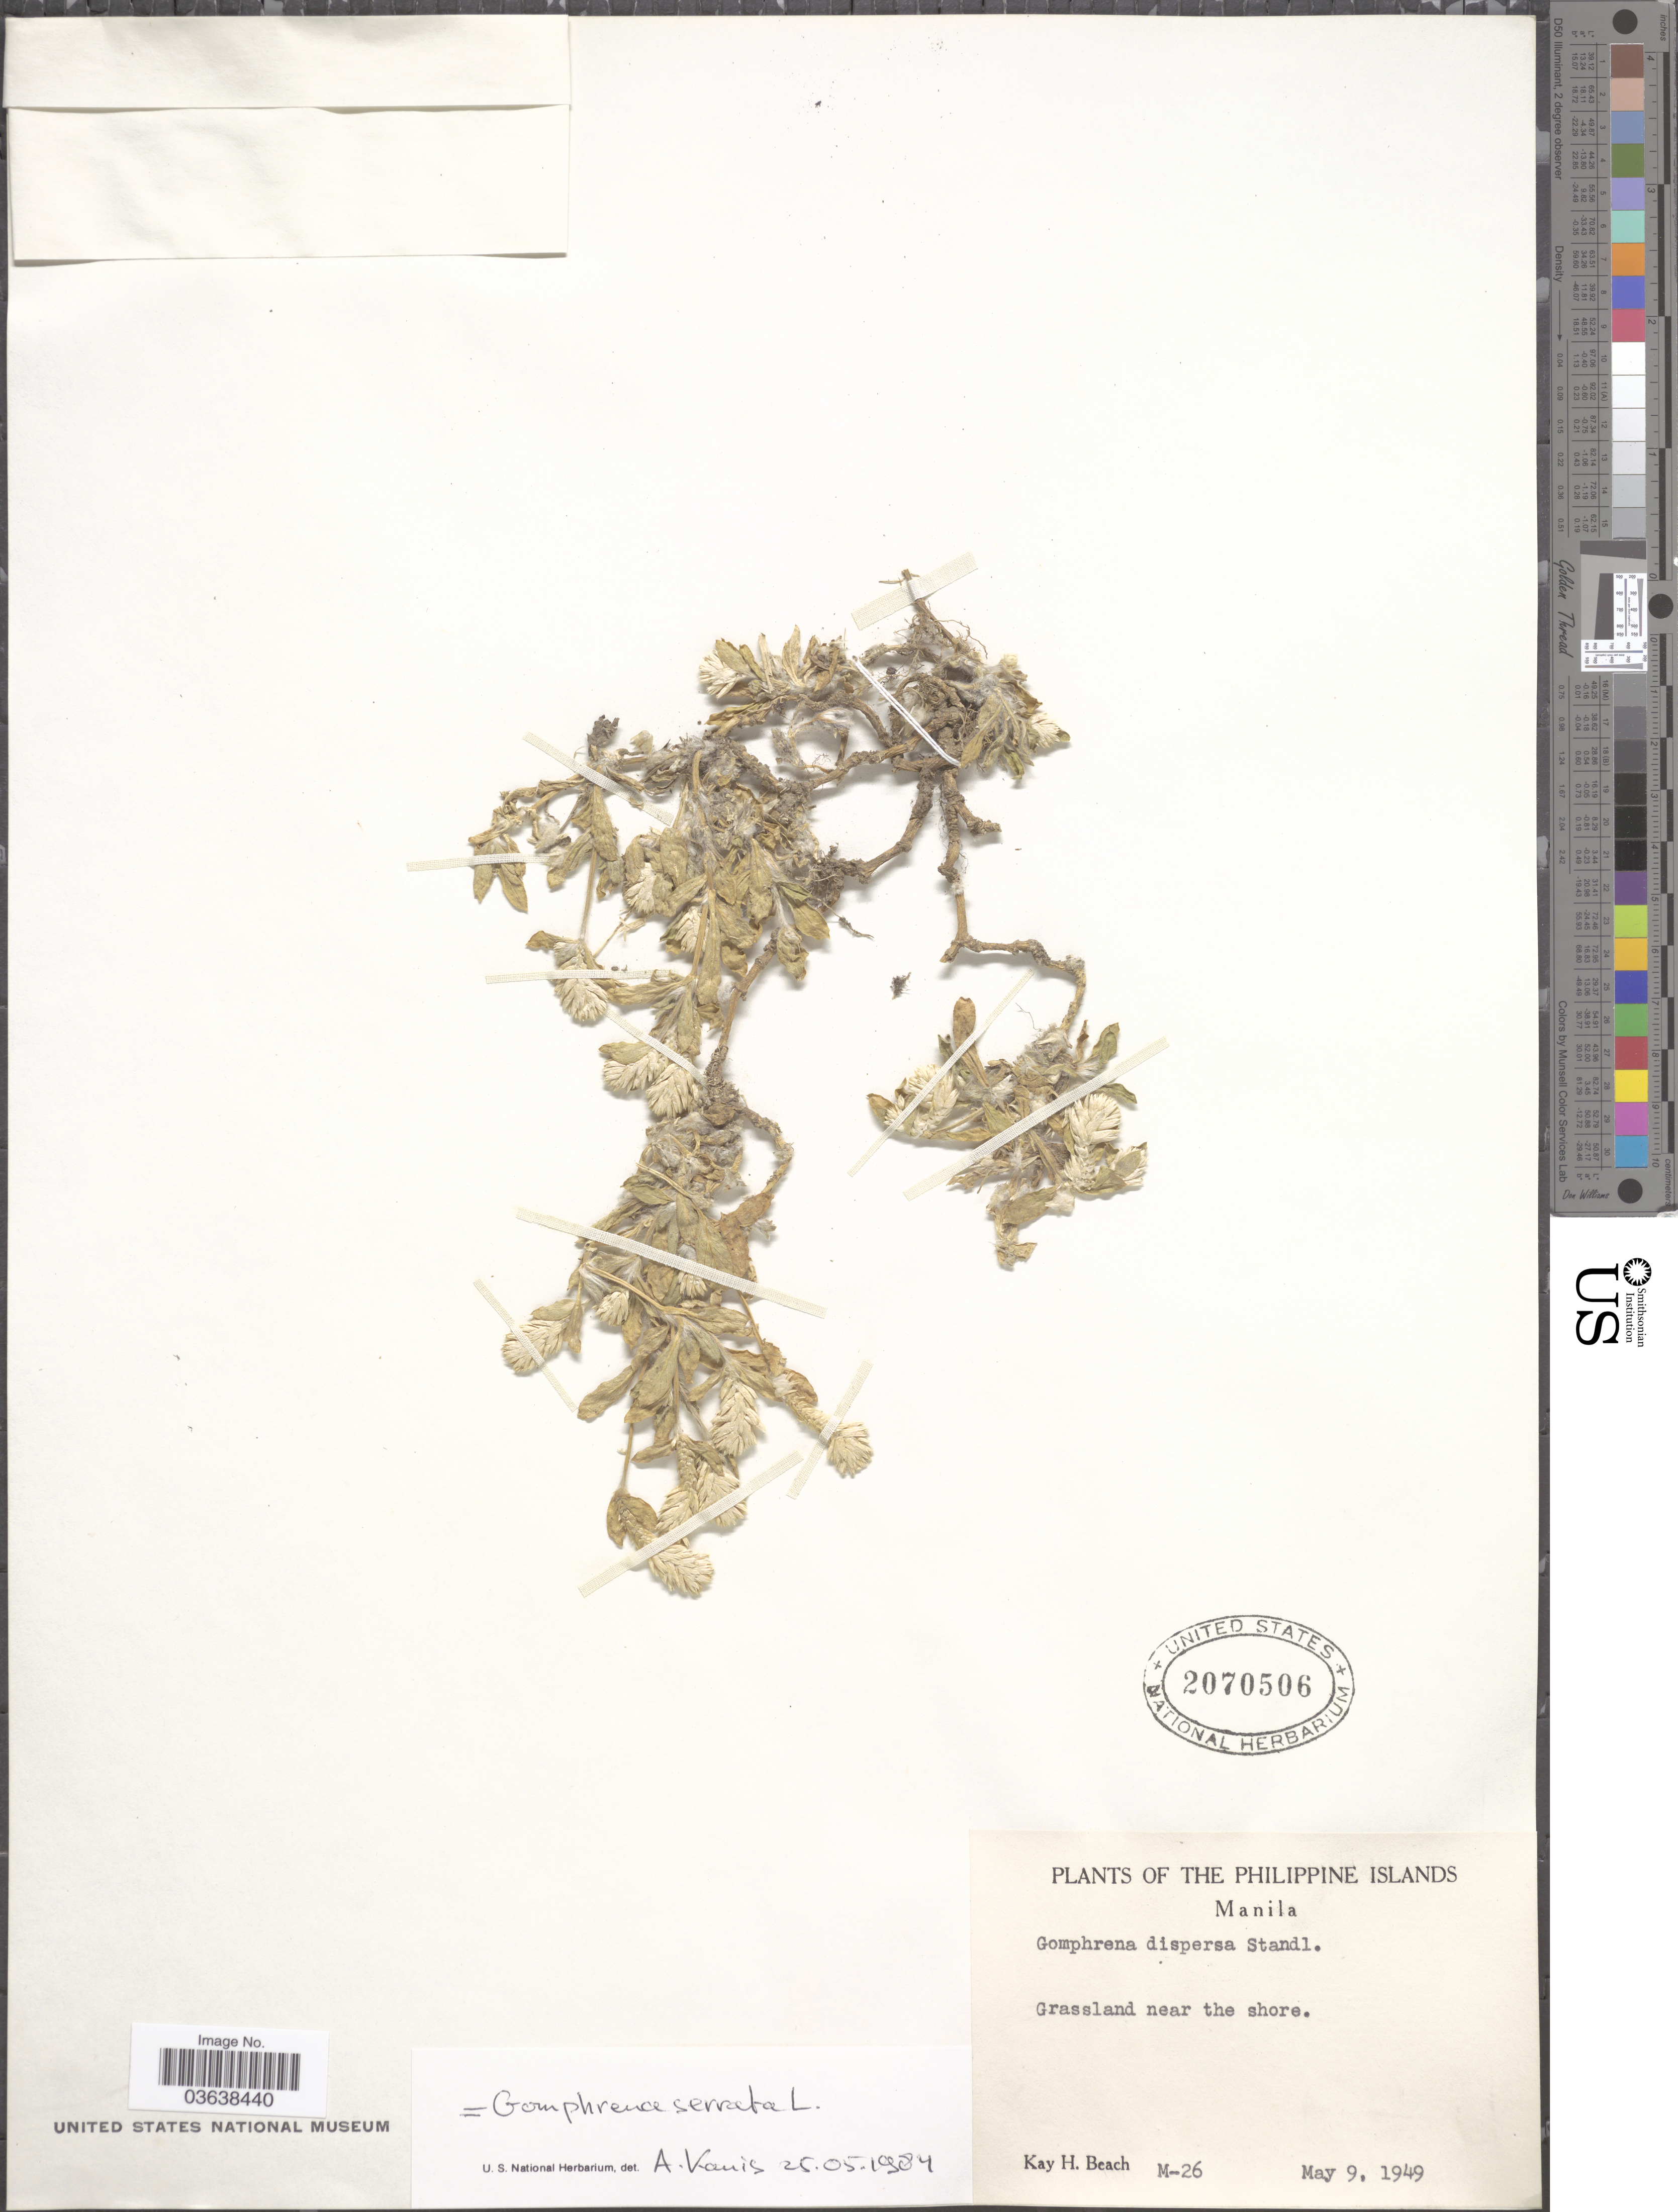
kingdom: Plantae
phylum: Tracheophyta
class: Magnoliopsida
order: Caryophyllales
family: Amaranthaceae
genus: Gomphrena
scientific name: Gomphrena serrata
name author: L.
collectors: K. H. Beach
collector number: M-26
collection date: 1949-05-09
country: Philippines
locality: Manila. Grassland near the shore.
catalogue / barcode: US 2070506